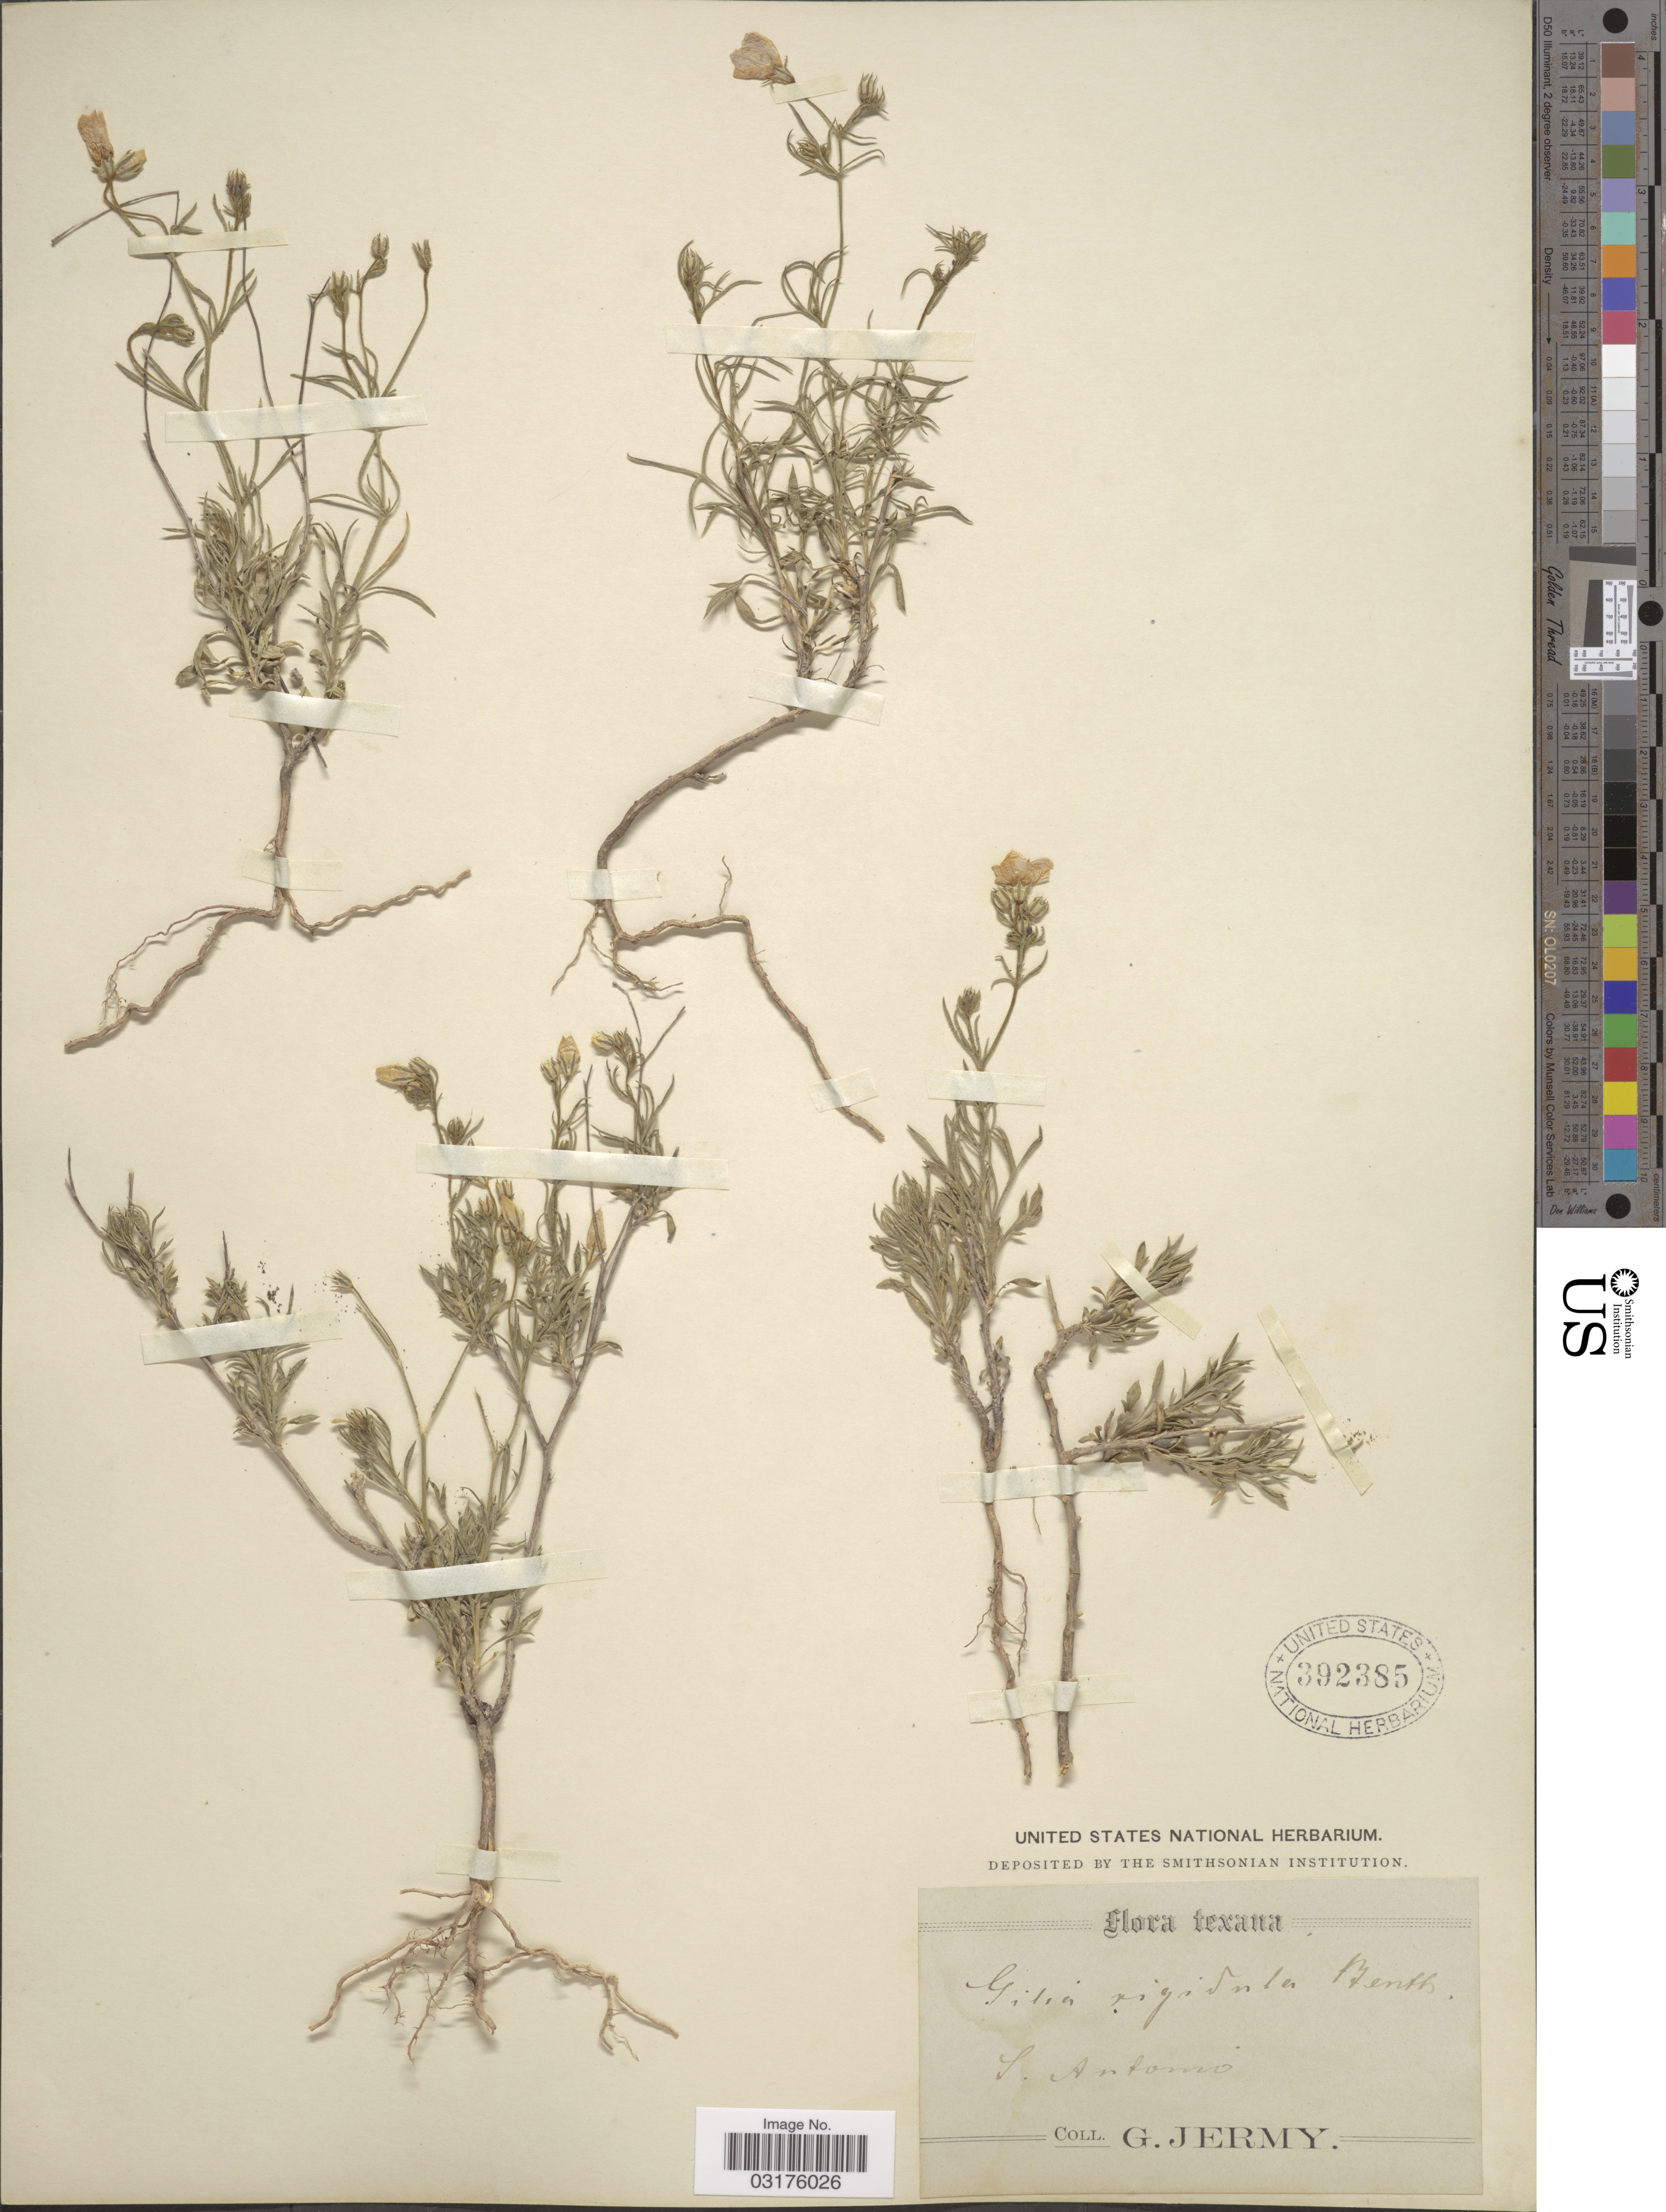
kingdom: Plantae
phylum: Tracheophyta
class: Magnoliopsida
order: Ericales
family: Polemoniaceae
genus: Giliastrum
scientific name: Giliastrum rigidulum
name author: (Benth.) Rydb.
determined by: Strong, Mark T., (BOT), Smithsonian Institution - National Museum of Natural History (UNITED STATES)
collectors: G. Jermy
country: United States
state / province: Texas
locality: S. Antonio.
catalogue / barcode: US 392385